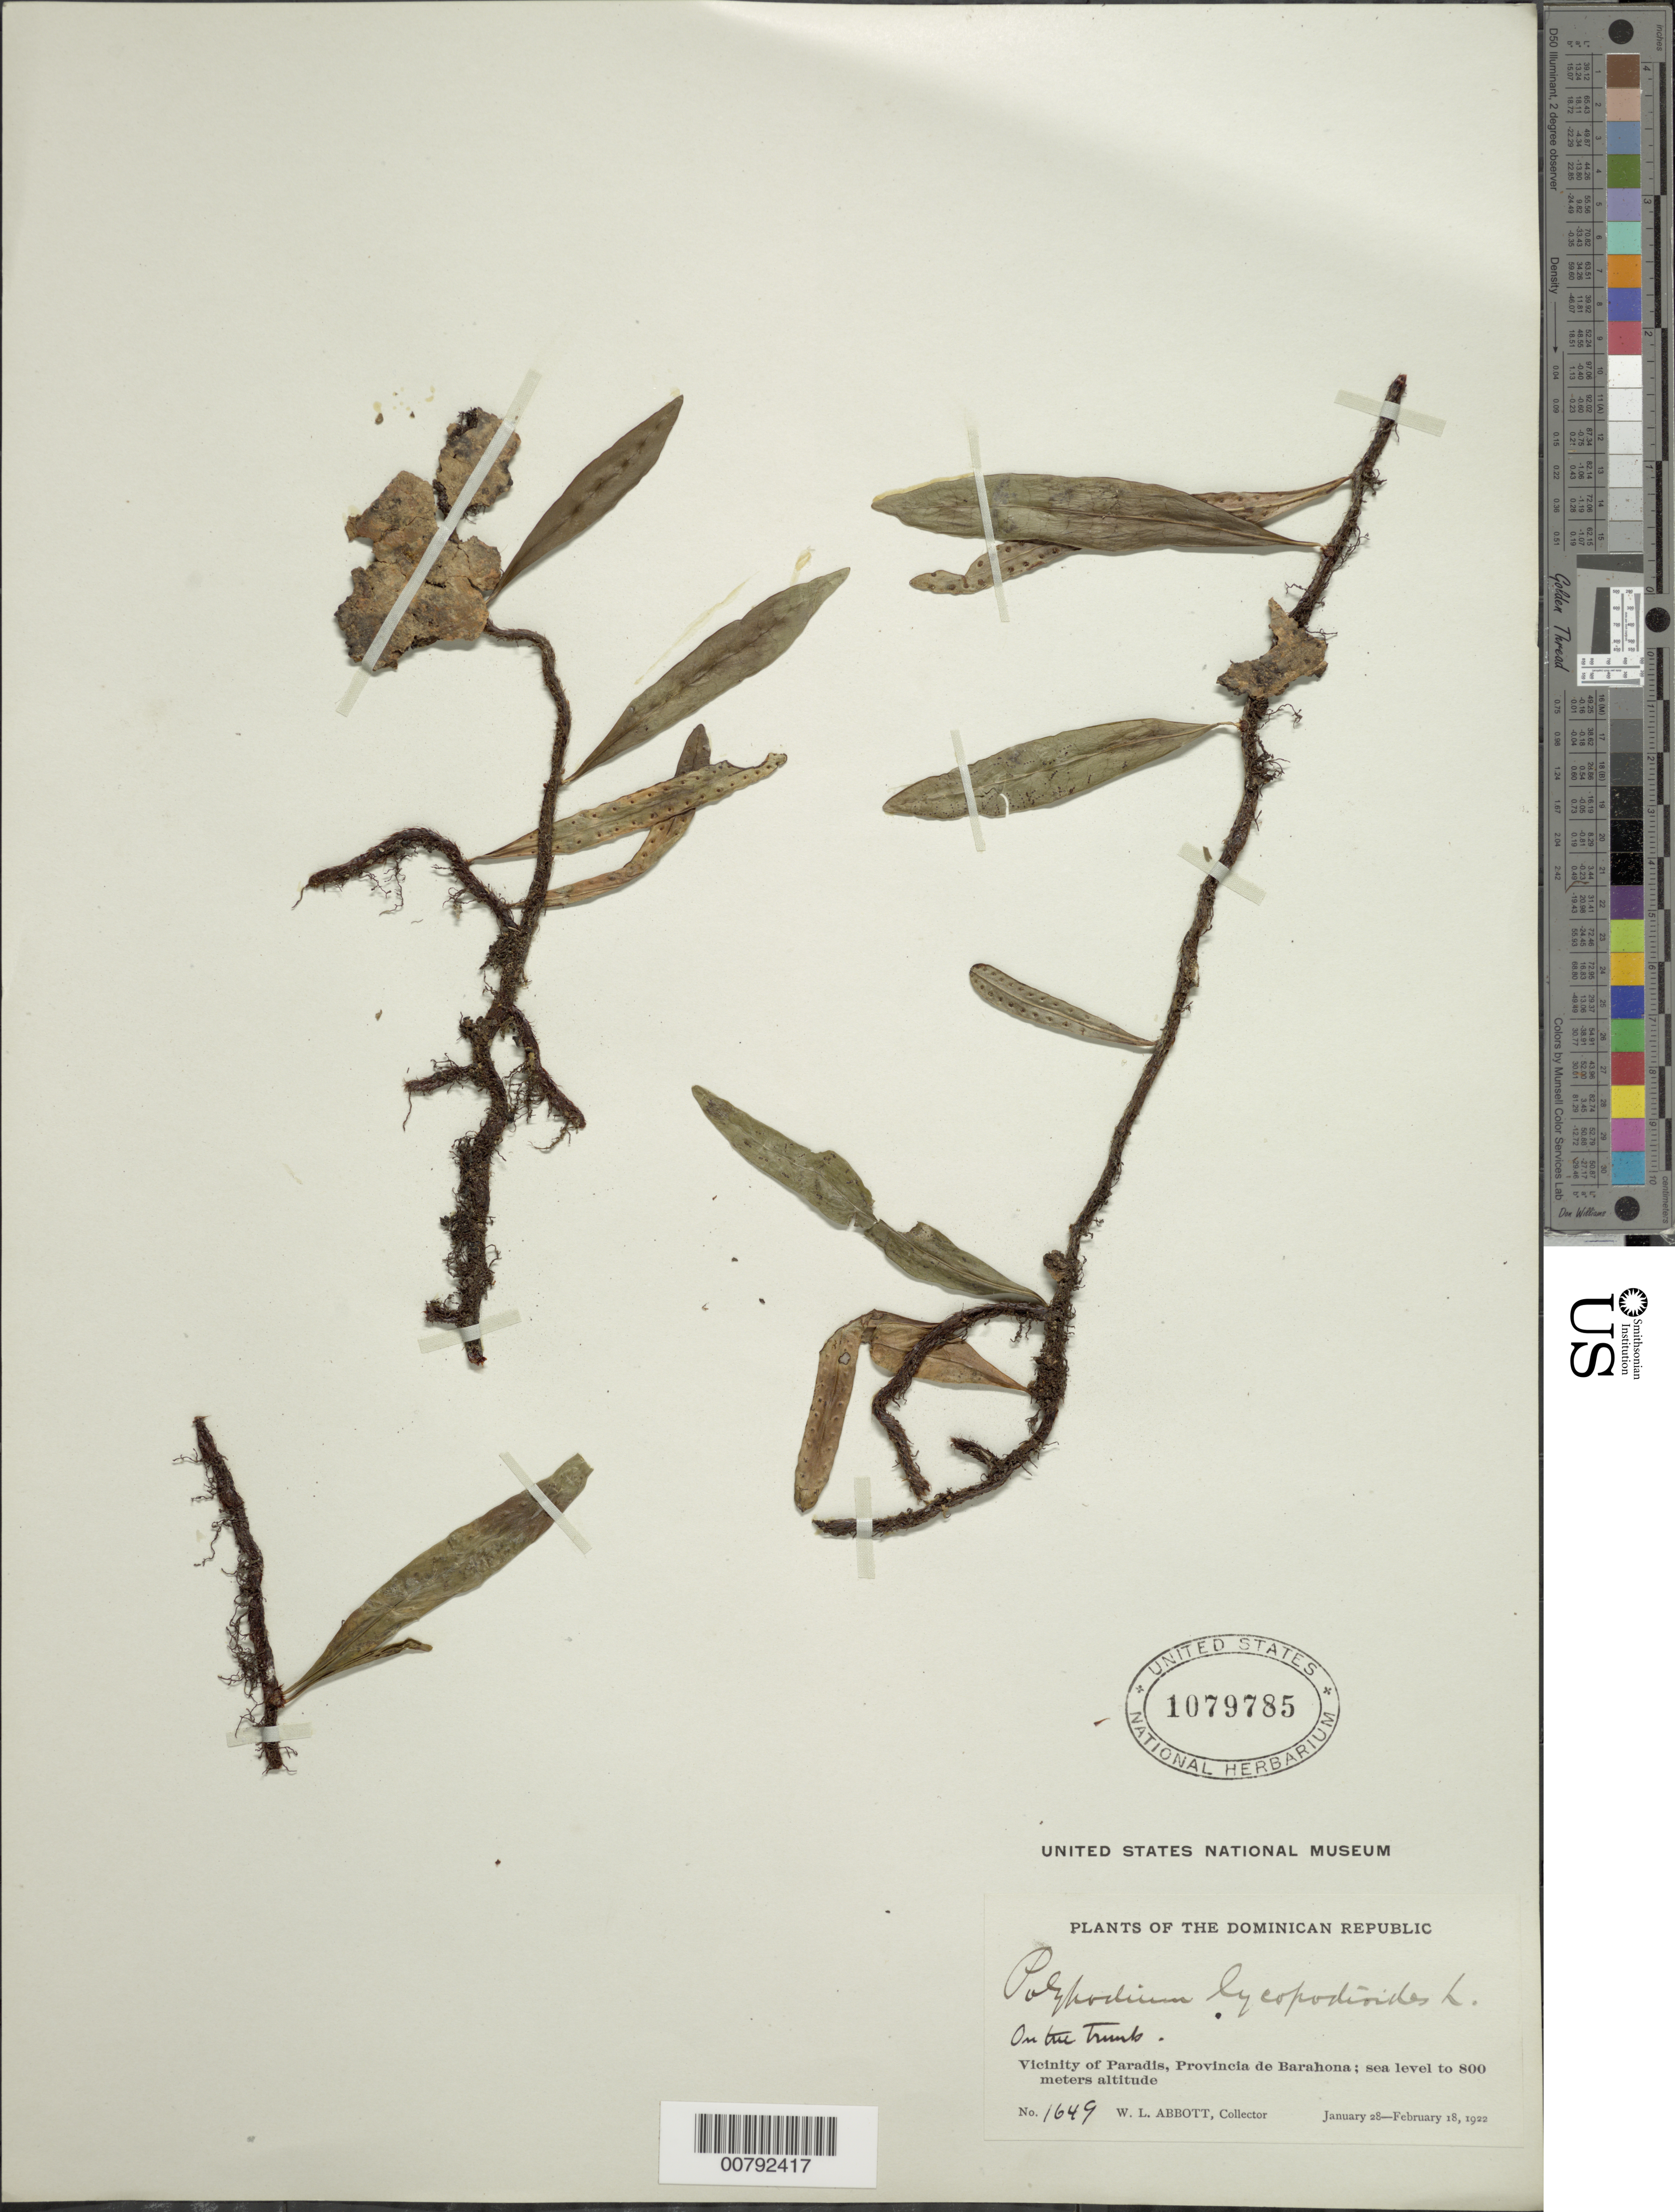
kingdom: Plantae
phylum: Tracheophyta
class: Polypodiopsida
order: Polypodiales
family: Polypodiaceae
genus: Microgramma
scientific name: Microgramma lycopodioides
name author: (L.) Copel.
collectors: W. L. Abbott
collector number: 1649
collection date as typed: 28 Feb 1922 18 Feb 1922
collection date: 1922-02-18/1922-02-28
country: Dominican Republic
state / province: Barahona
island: Hispaniola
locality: Paradis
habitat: On tree trunk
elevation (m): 0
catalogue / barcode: US 1079785